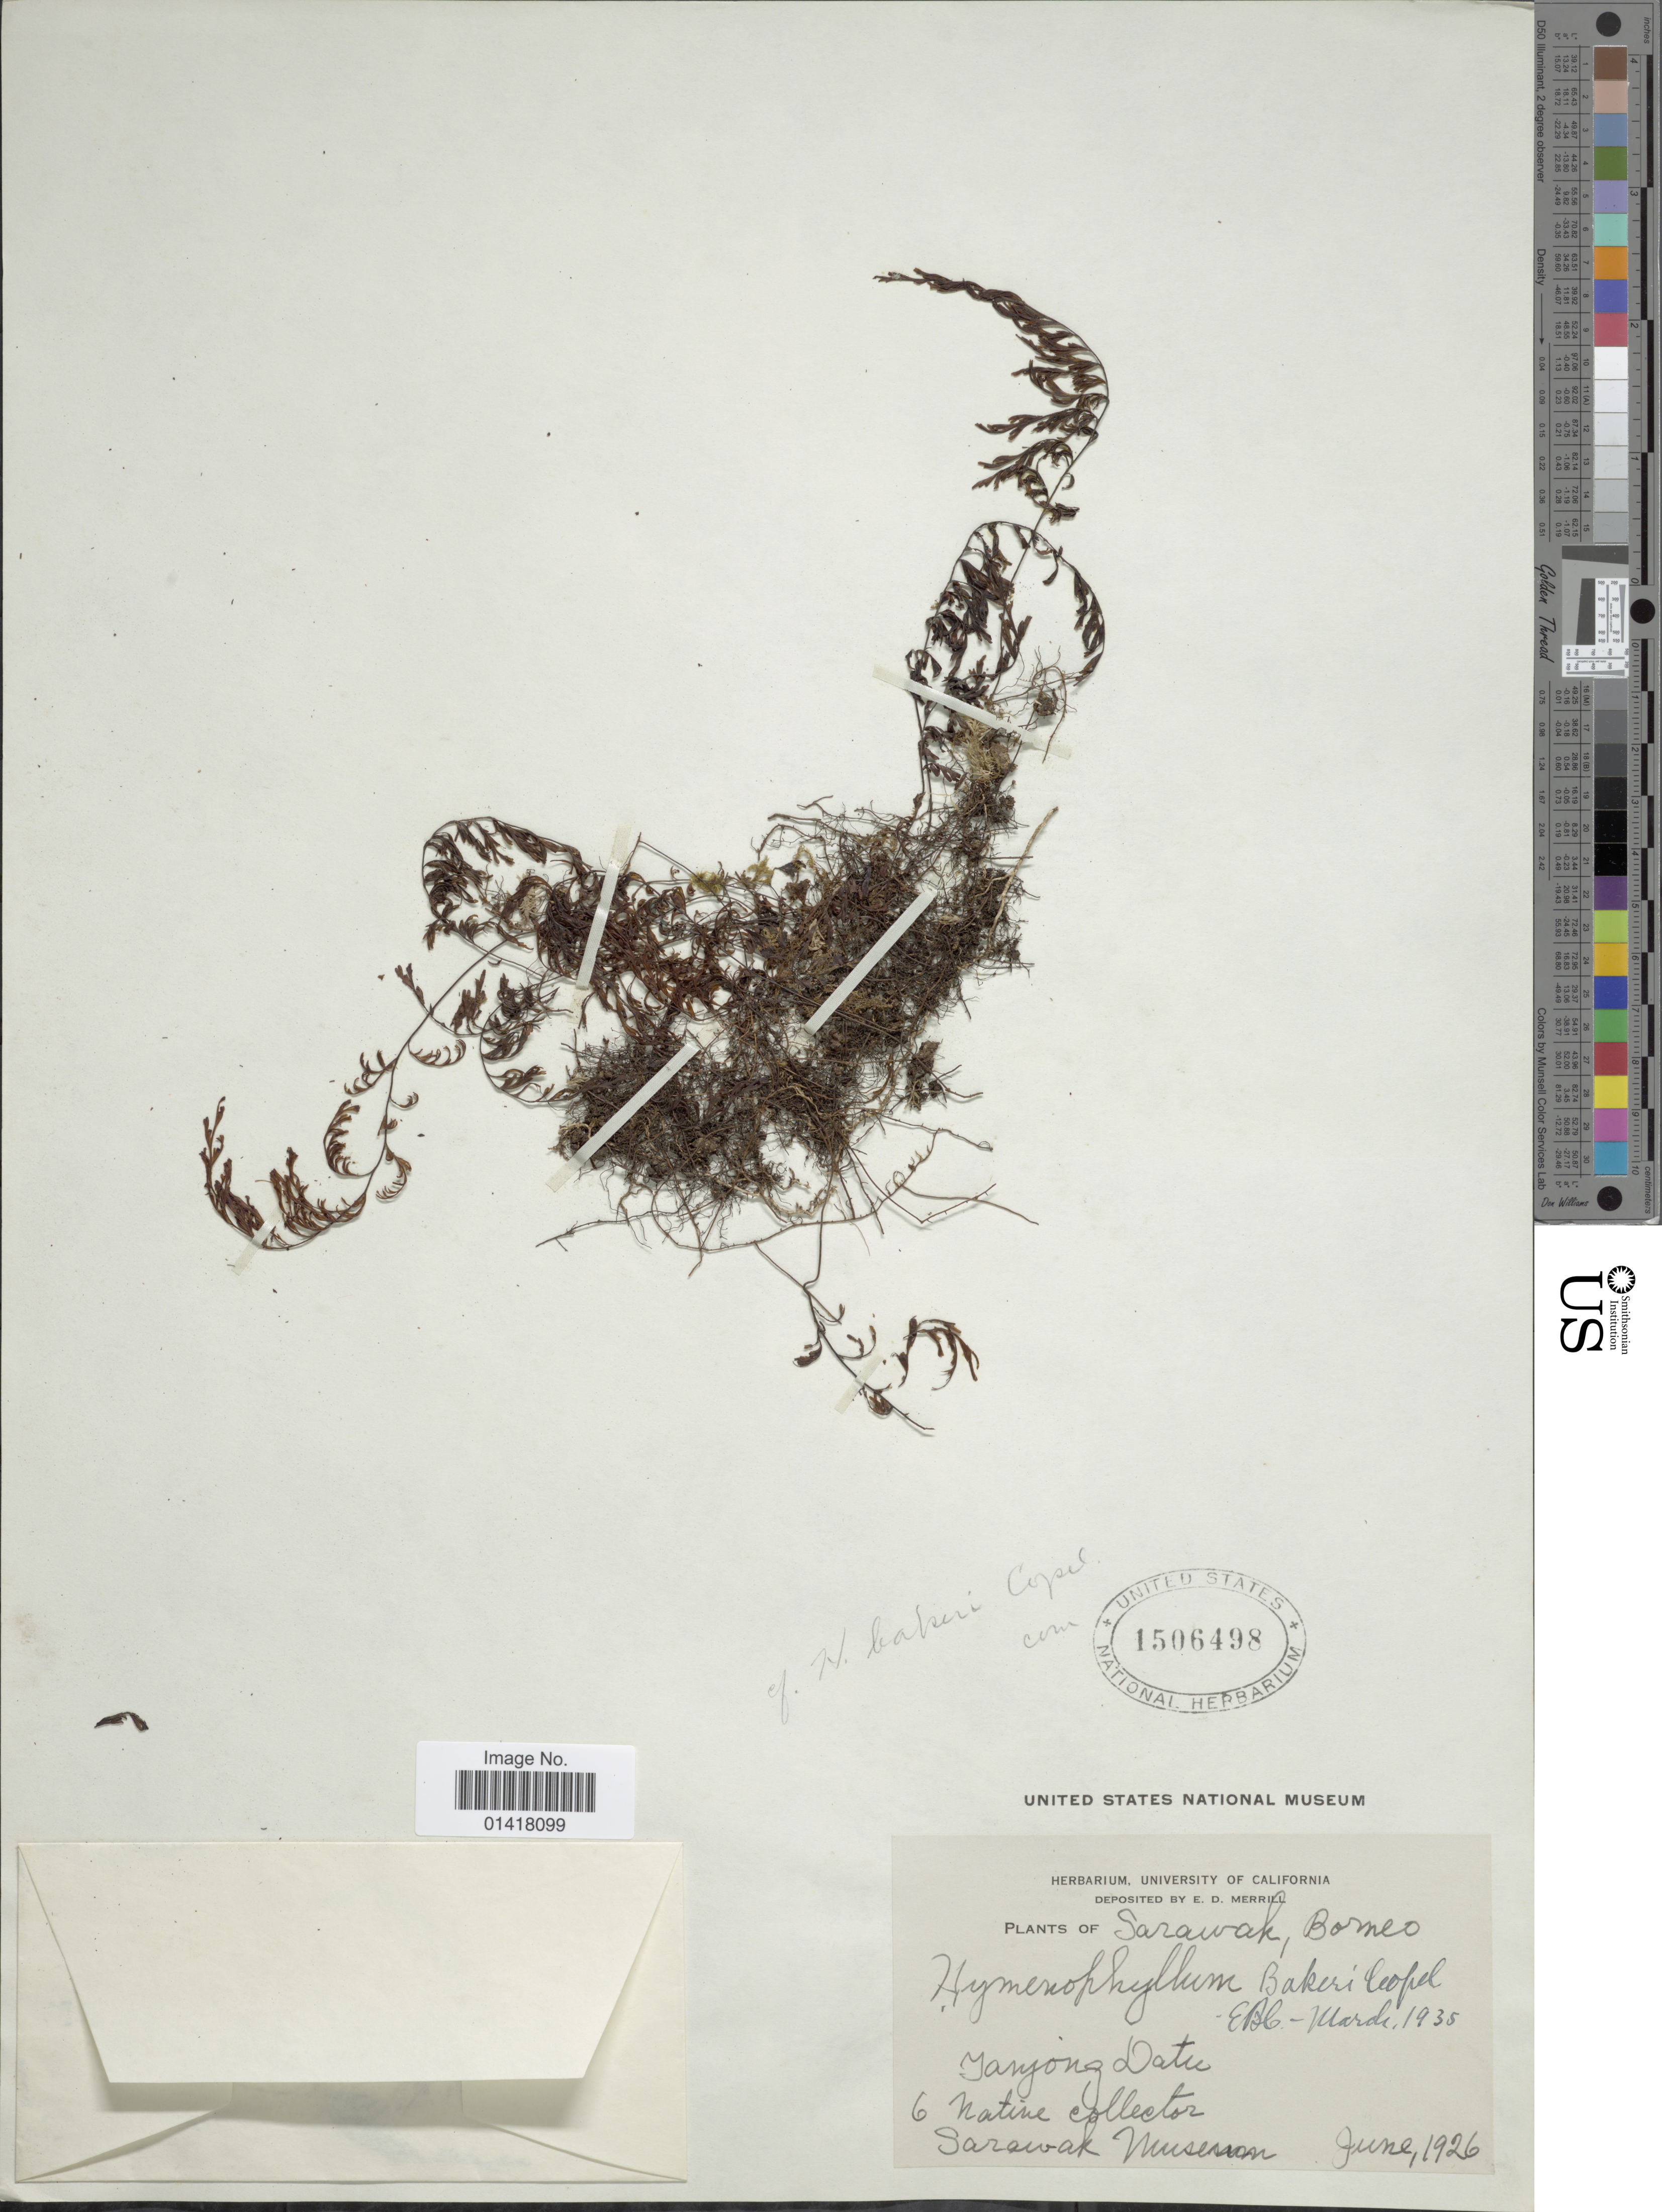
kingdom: Plantae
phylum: Tracheophyta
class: Polypodiopsida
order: Hymenophyllales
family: Hymenophyllaceae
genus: Hymenophyllum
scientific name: Hymenophyllum bakeri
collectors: Native collector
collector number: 6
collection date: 1926-06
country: Malaysia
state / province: Sarawak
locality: Borneo. Janjong datu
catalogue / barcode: US 1506498